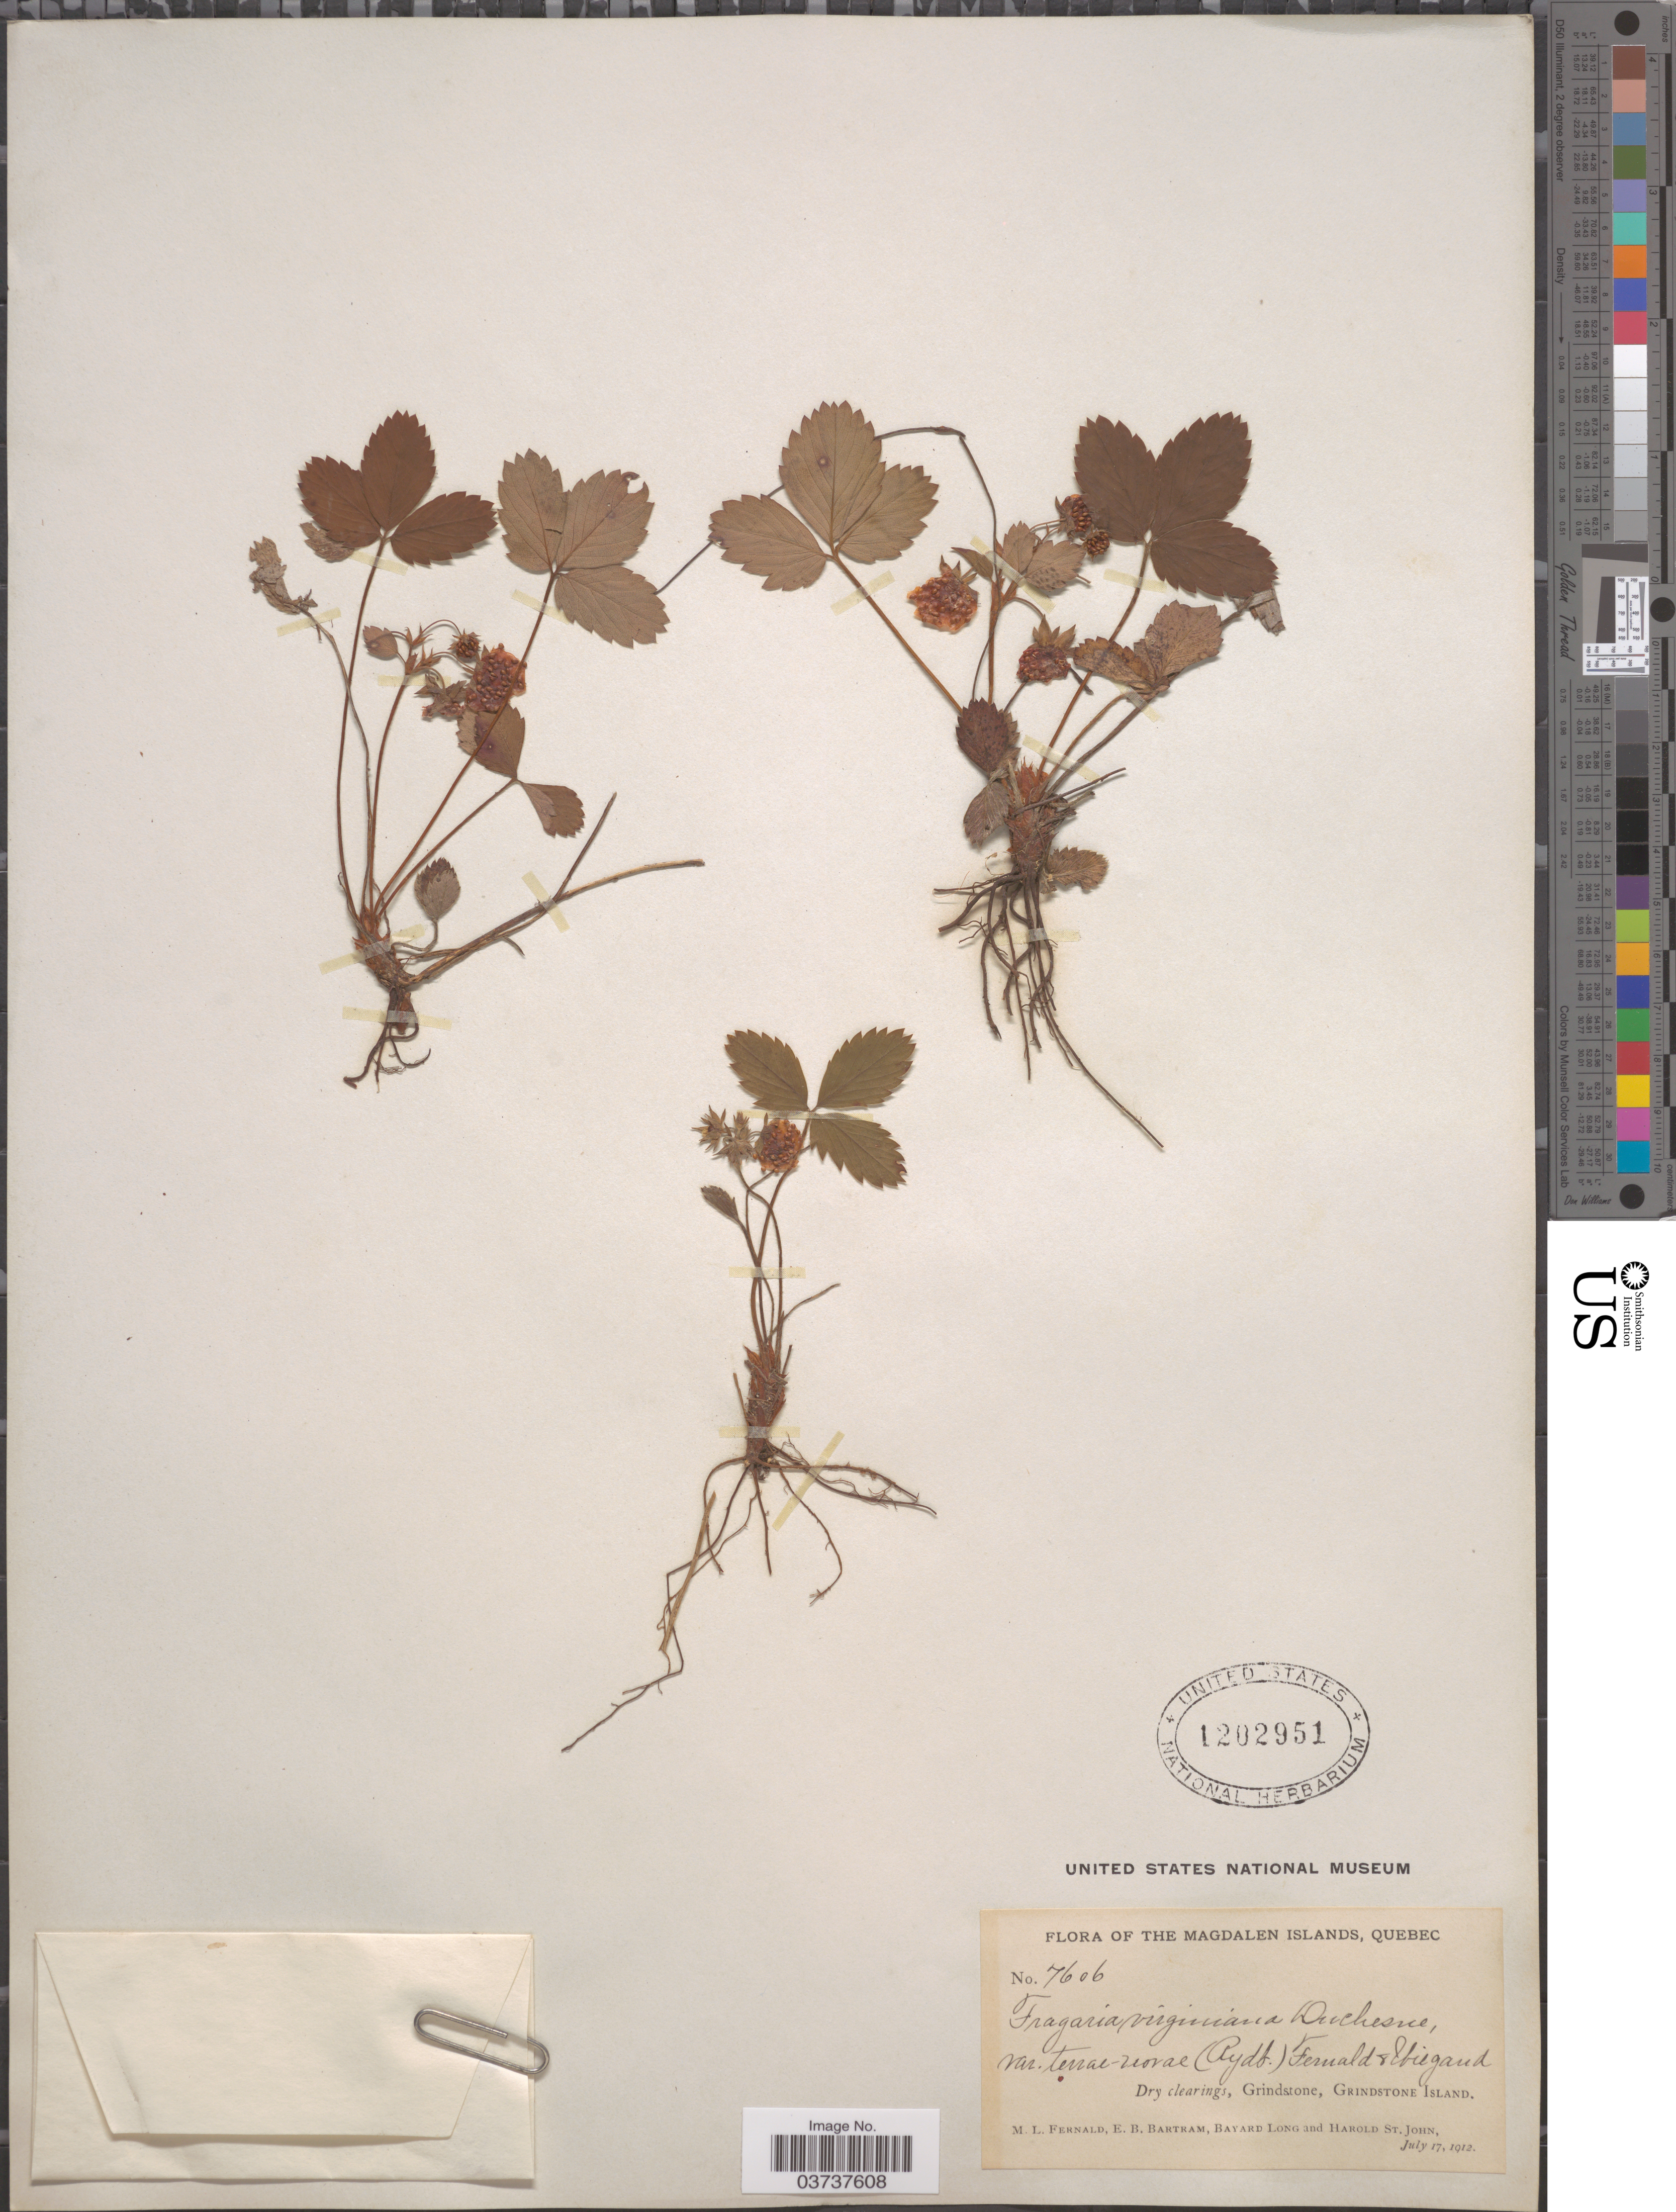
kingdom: Plantae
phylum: Tracheophyta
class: Magnoliopsida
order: Rosales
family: Rosaceae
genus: Fragaria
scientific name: Fragaria virginiana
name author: Mill.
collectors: M. L. Fernald, E. B. Bartram, B. Long & H. St. John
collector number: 7606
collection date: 1912-07-17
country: Canada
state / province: Quebec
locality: The Magdalen Island. Grindstone, Grindstone Island.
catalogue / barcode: US 1202951